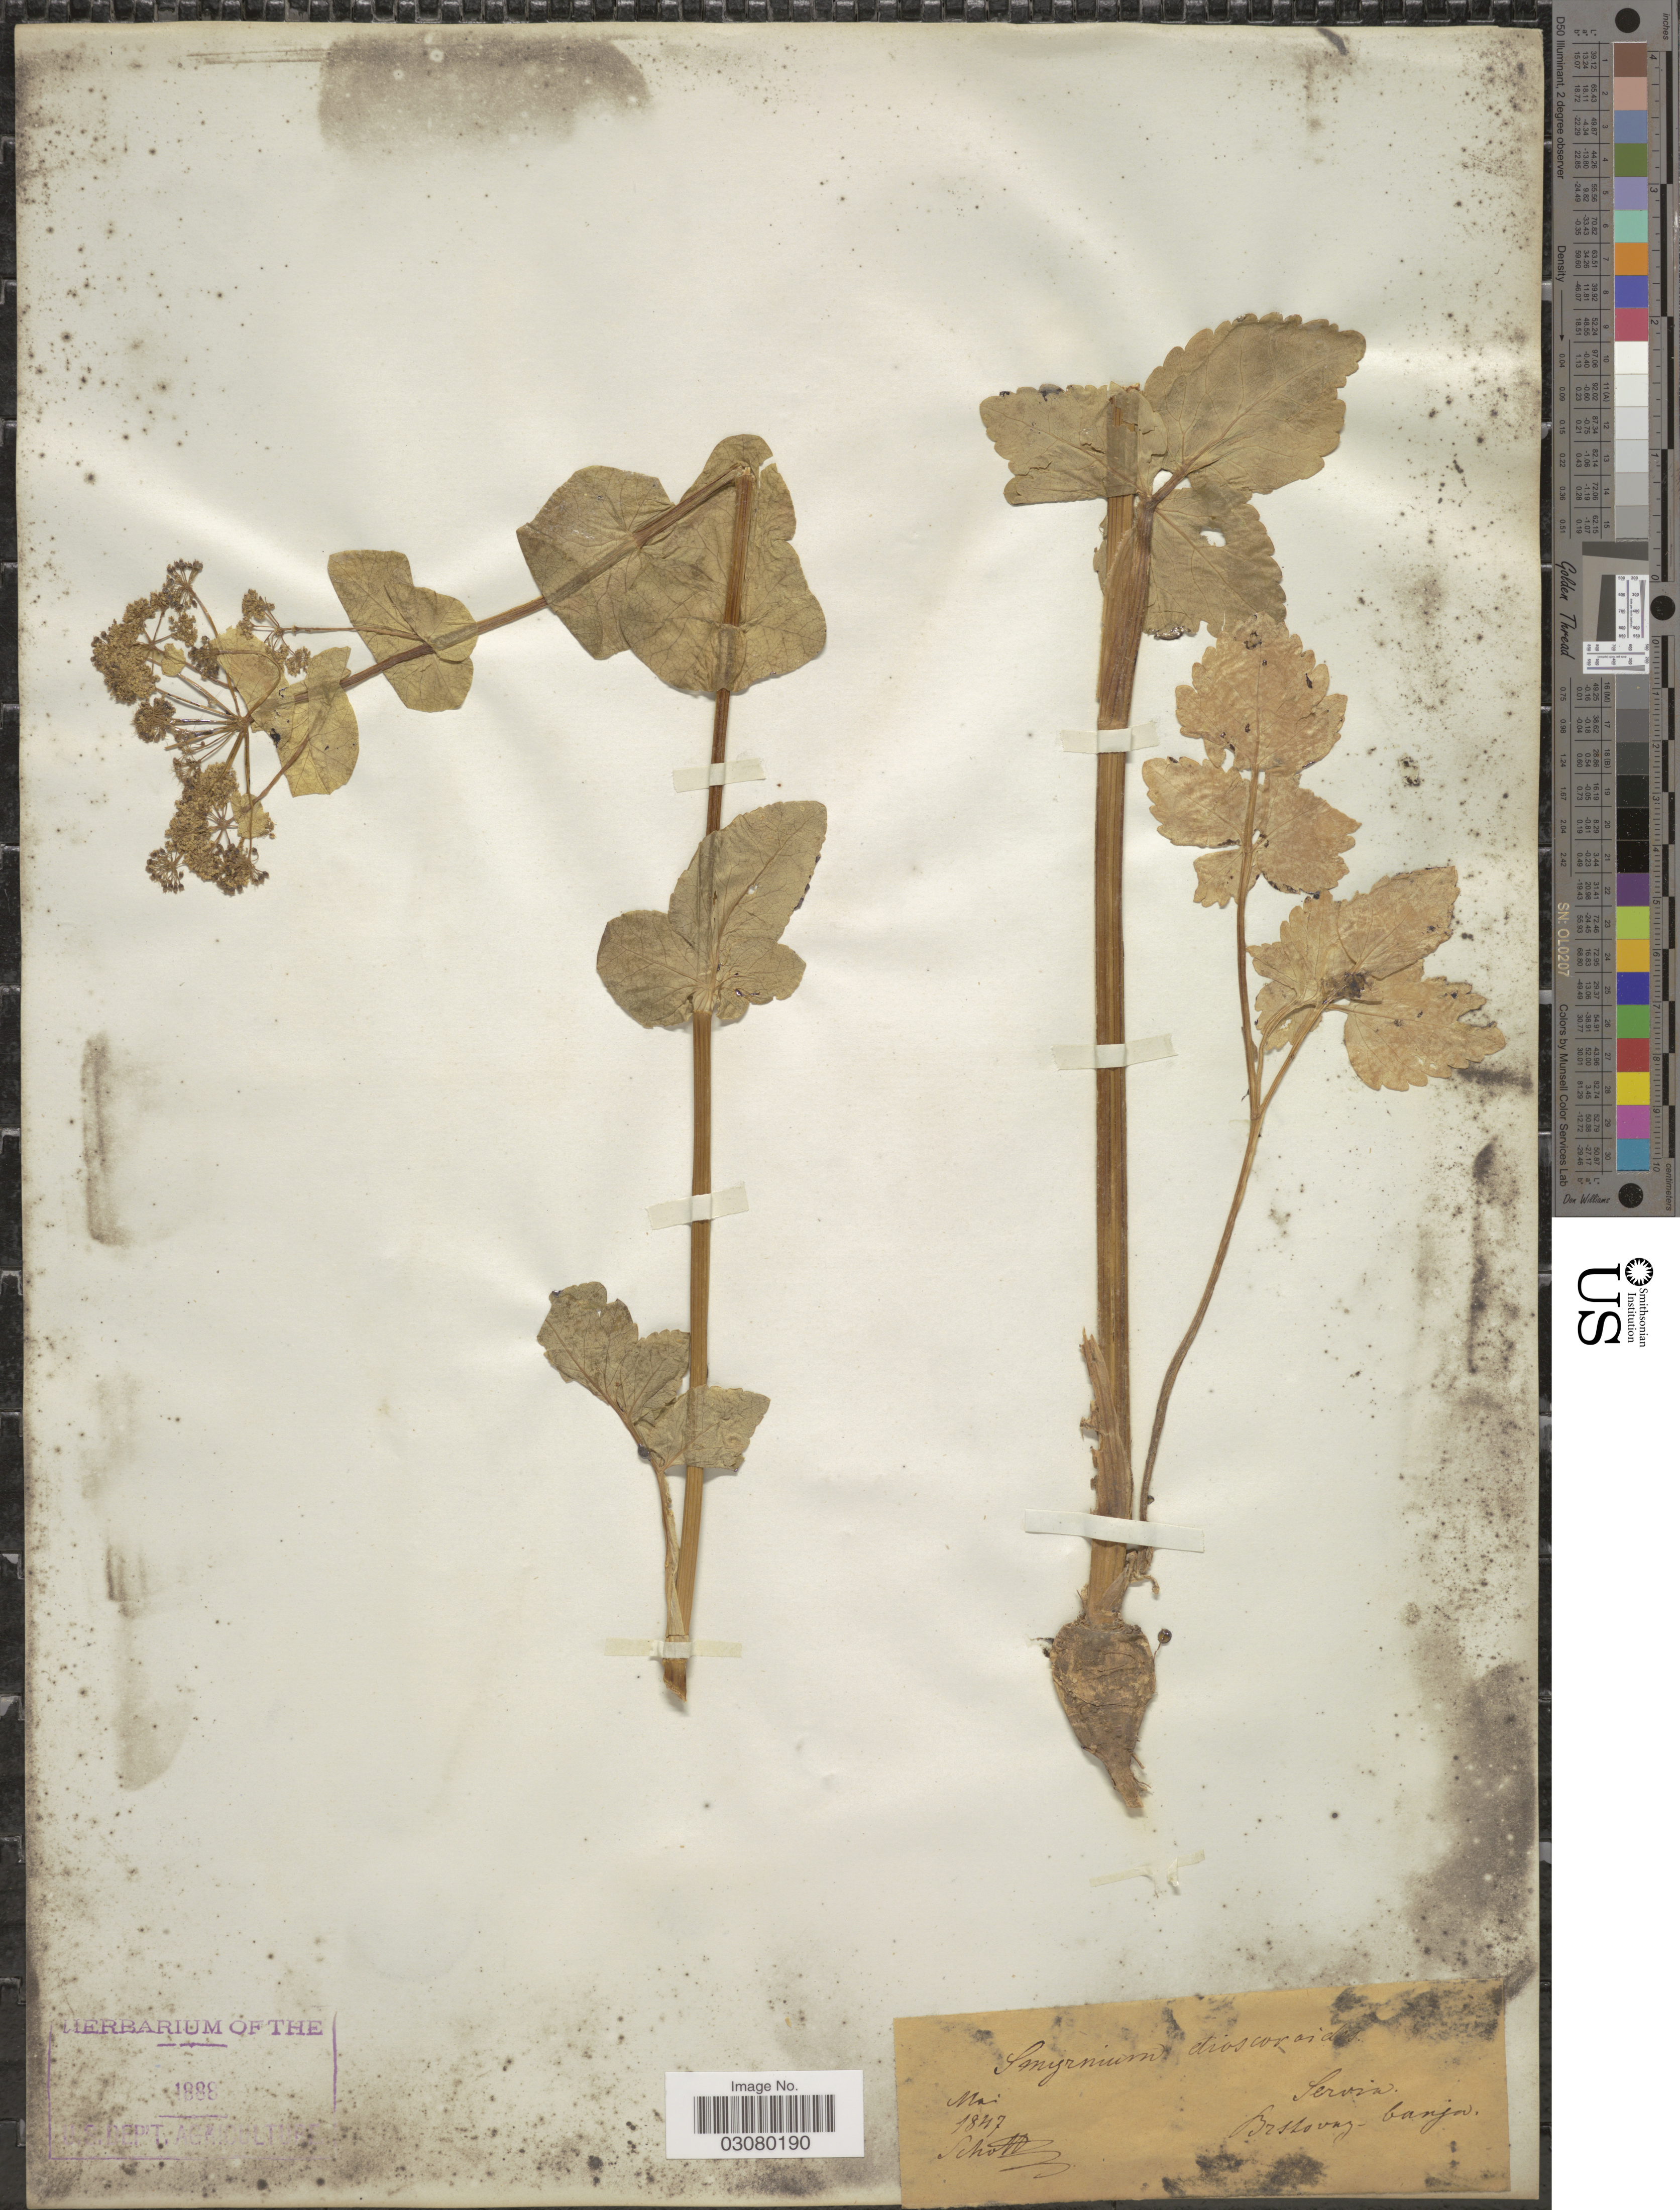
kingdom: Plantae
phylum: Tracheophyta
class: Magnoliopsida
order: Apiales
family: Apiaceae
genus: Smyrnium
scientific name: Smyrnium dioscoridis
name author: Spreng.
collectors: -. Schottz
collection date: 1847-05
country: Serbia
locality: Servia. Brstovez-banja.